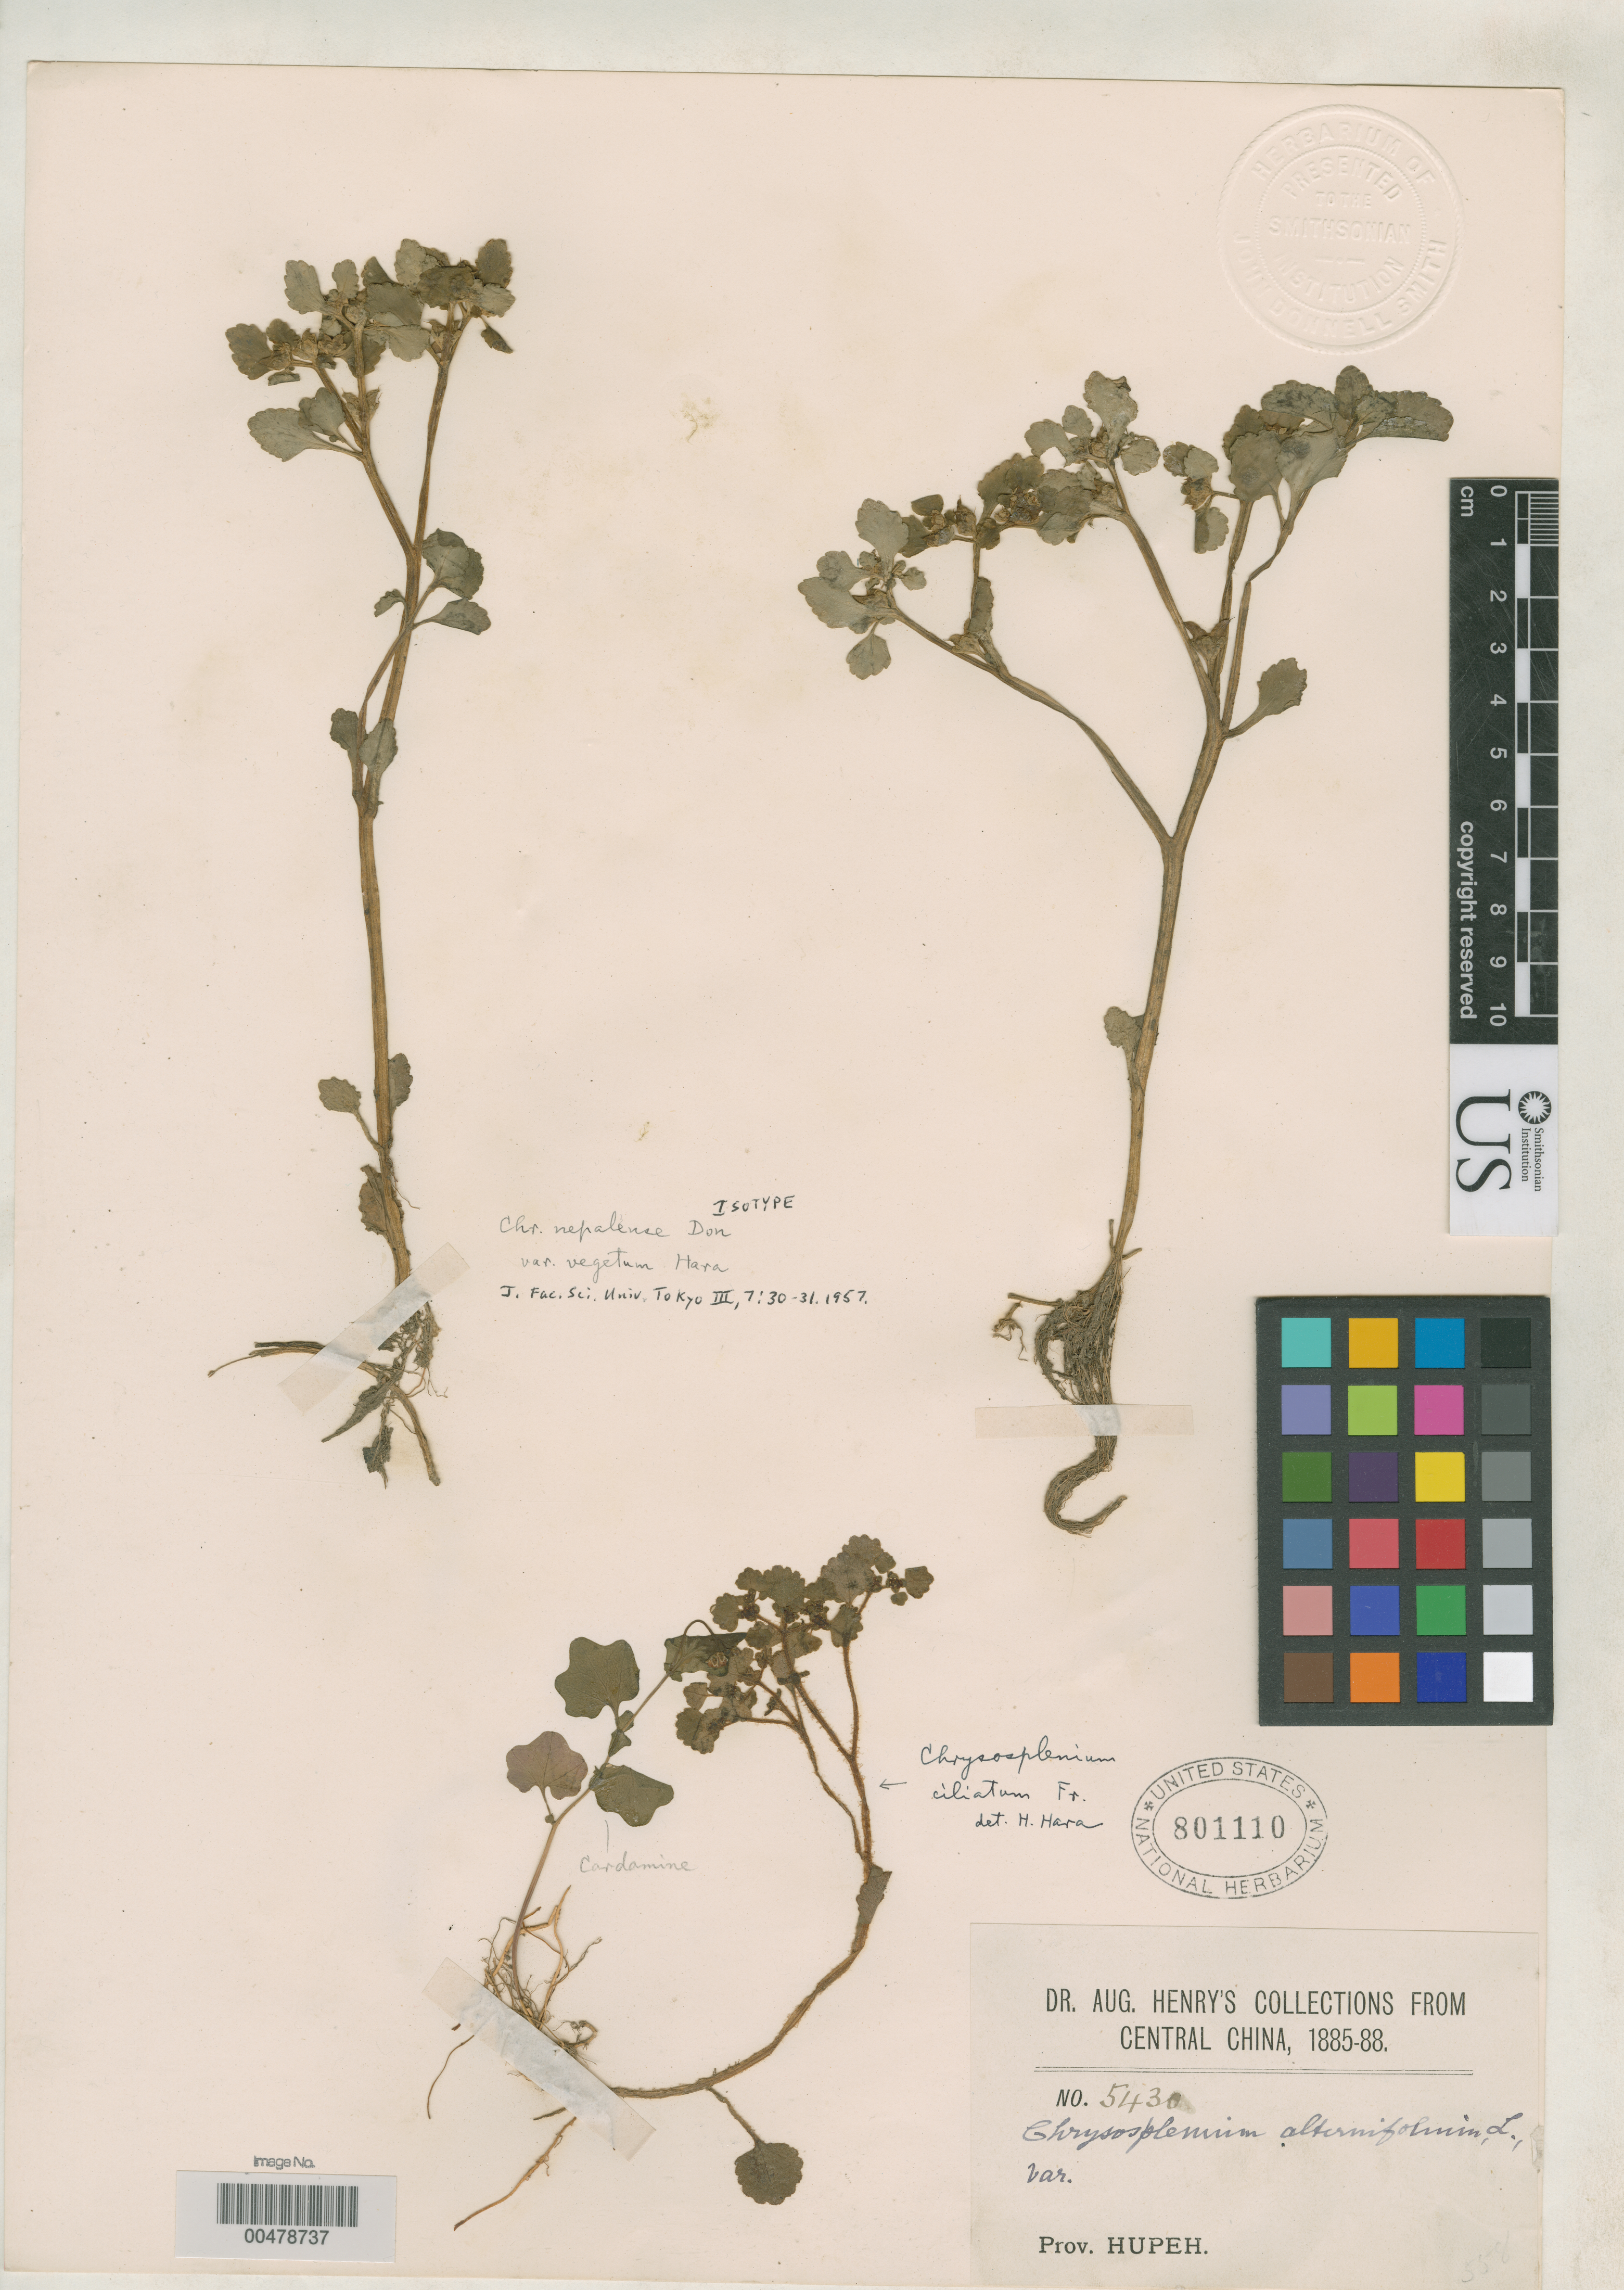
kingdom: Plantae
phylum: Tracheophyta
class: Magnoliopsida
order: Saxifragales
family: Saxifragaceae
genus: Chrysosplenium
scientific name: Chrysosplenium nepalense var. vegetum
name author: Hara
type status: Isotype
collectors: A. Henry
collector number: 5430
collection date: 1885/1888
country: China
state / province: Hubei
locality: Central China. Prov. Hupeh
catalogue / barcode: US 801110